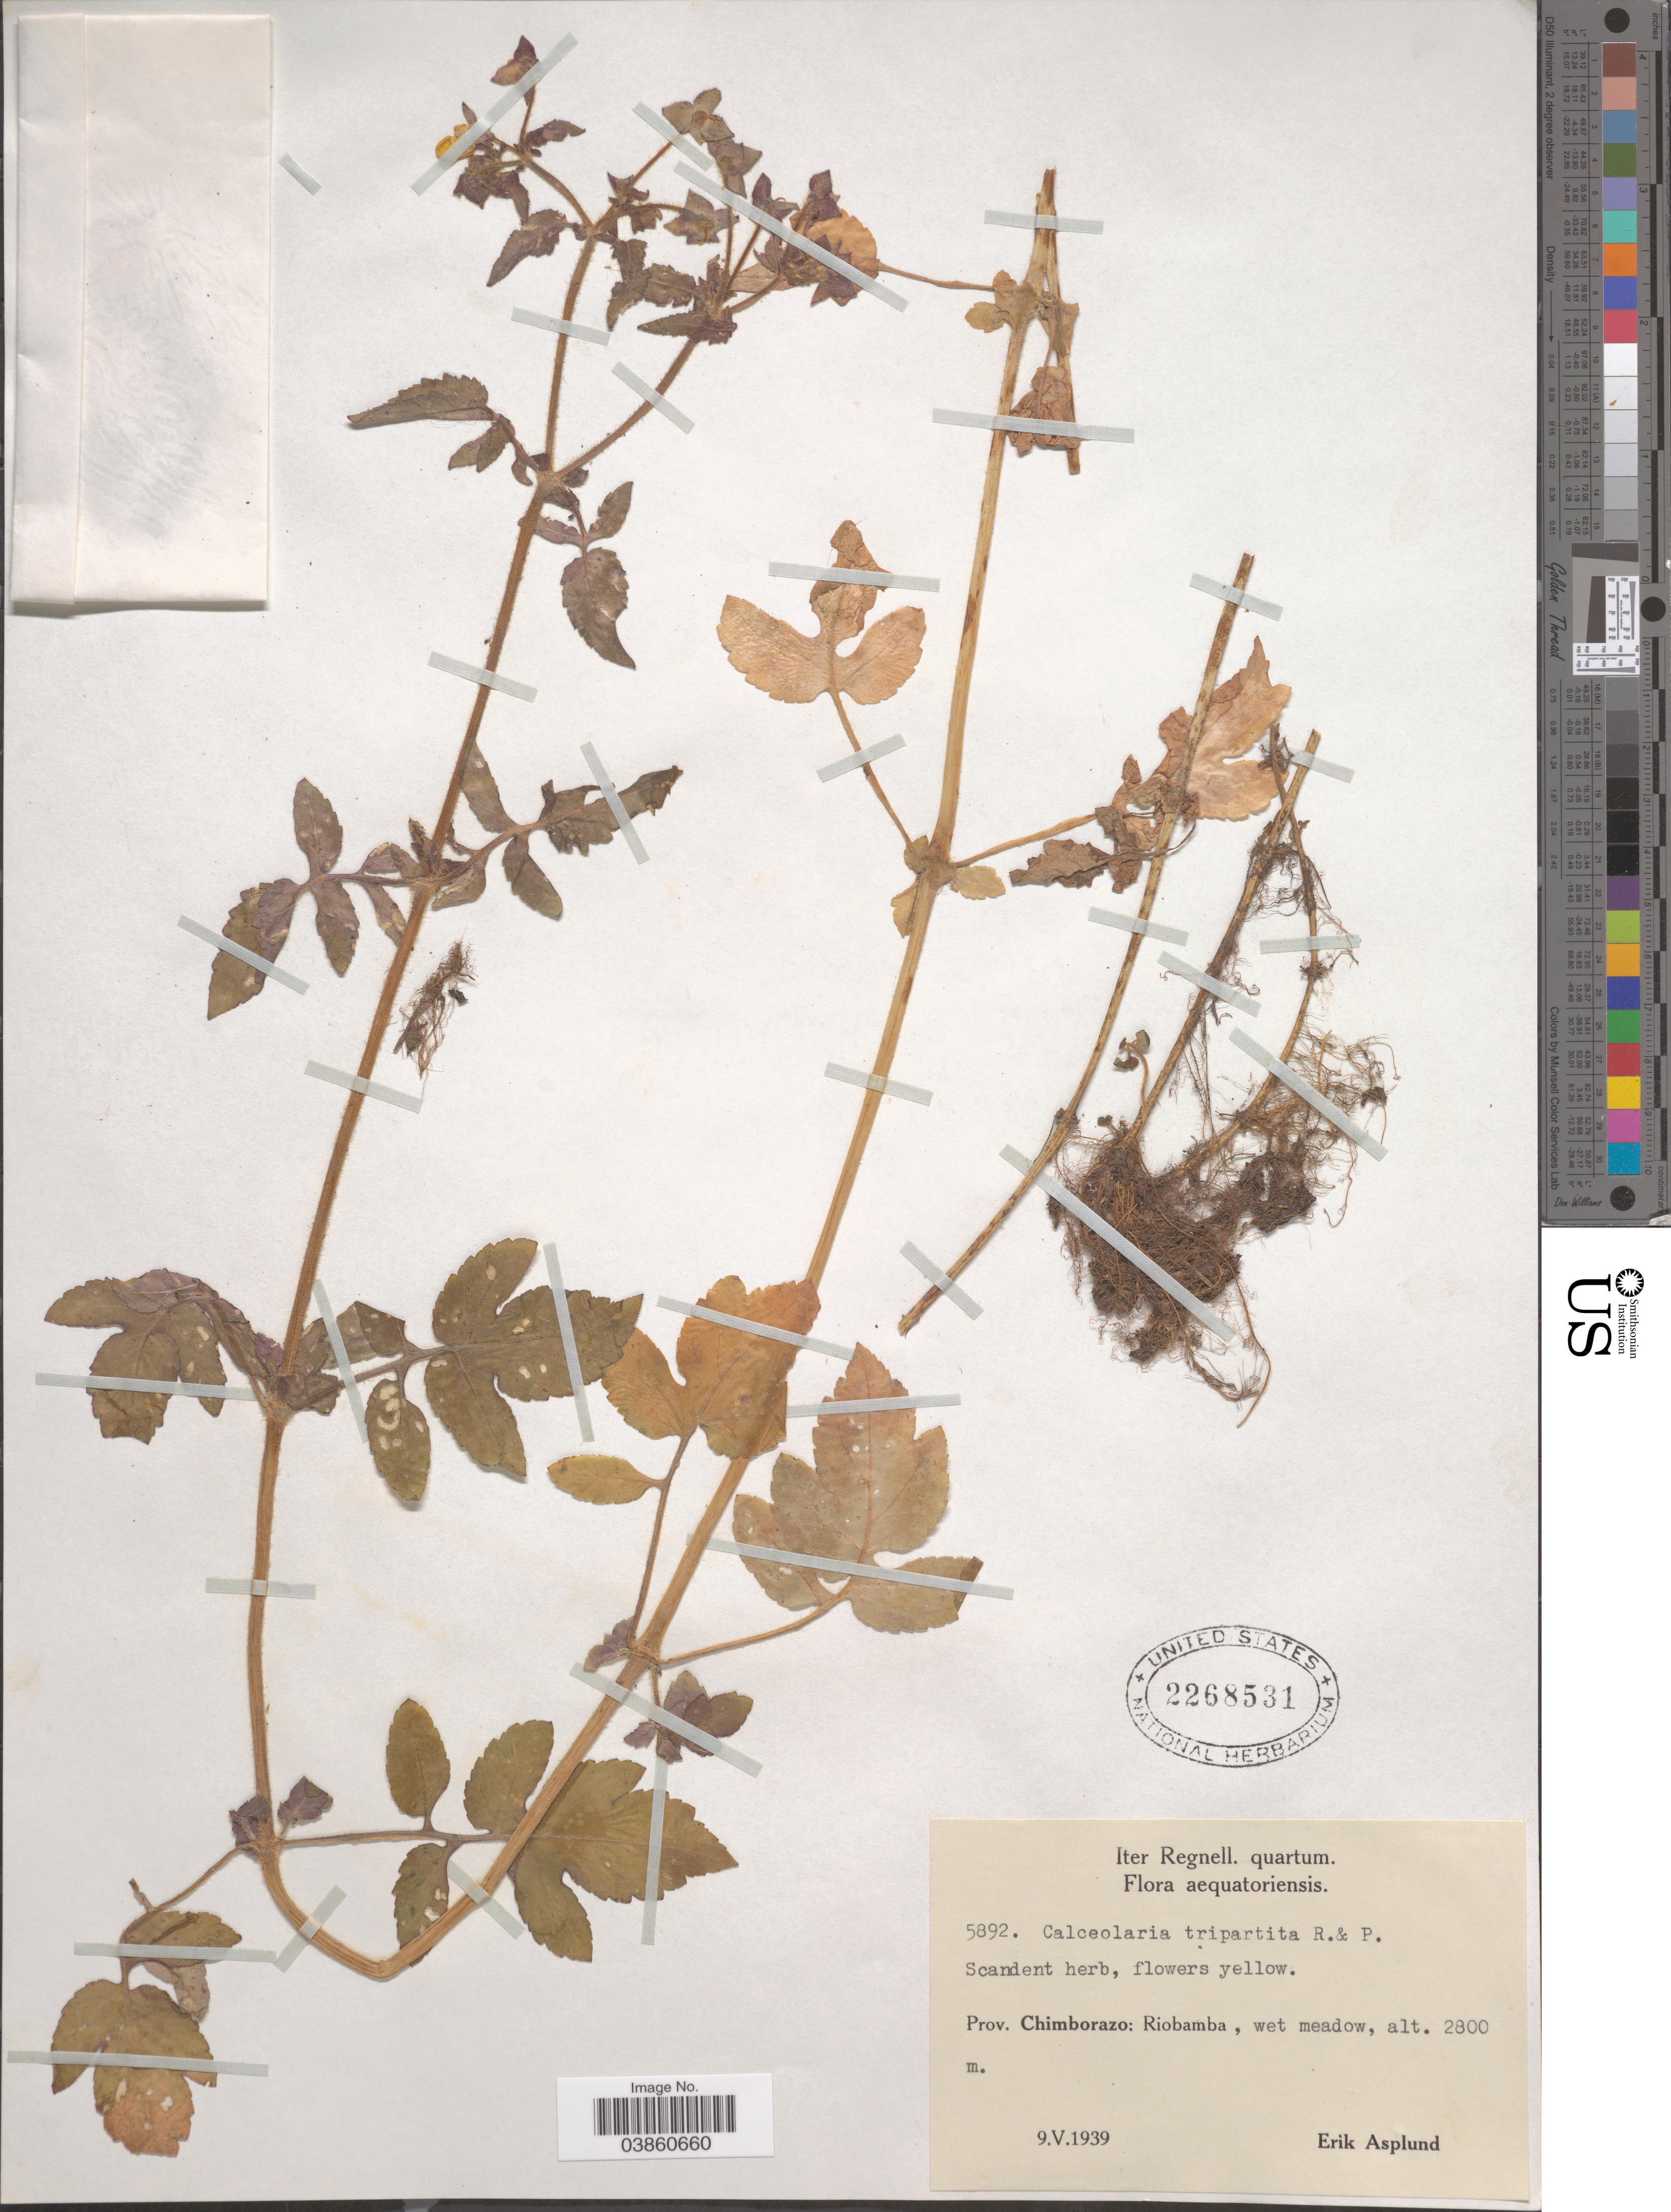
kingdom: Plantae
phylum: Tracheophyta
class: Magnoliopsida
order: Lamiales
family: Calceolariaceae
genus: Calceolaria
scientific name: Calceolaria tripartita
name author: Ruiz & Pav.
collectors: E. Asplund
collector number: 5892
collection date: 1939-05-09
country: Ecuador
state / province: Chimborazo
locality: Riobamba.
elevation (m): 2800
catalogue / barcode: US 2268531